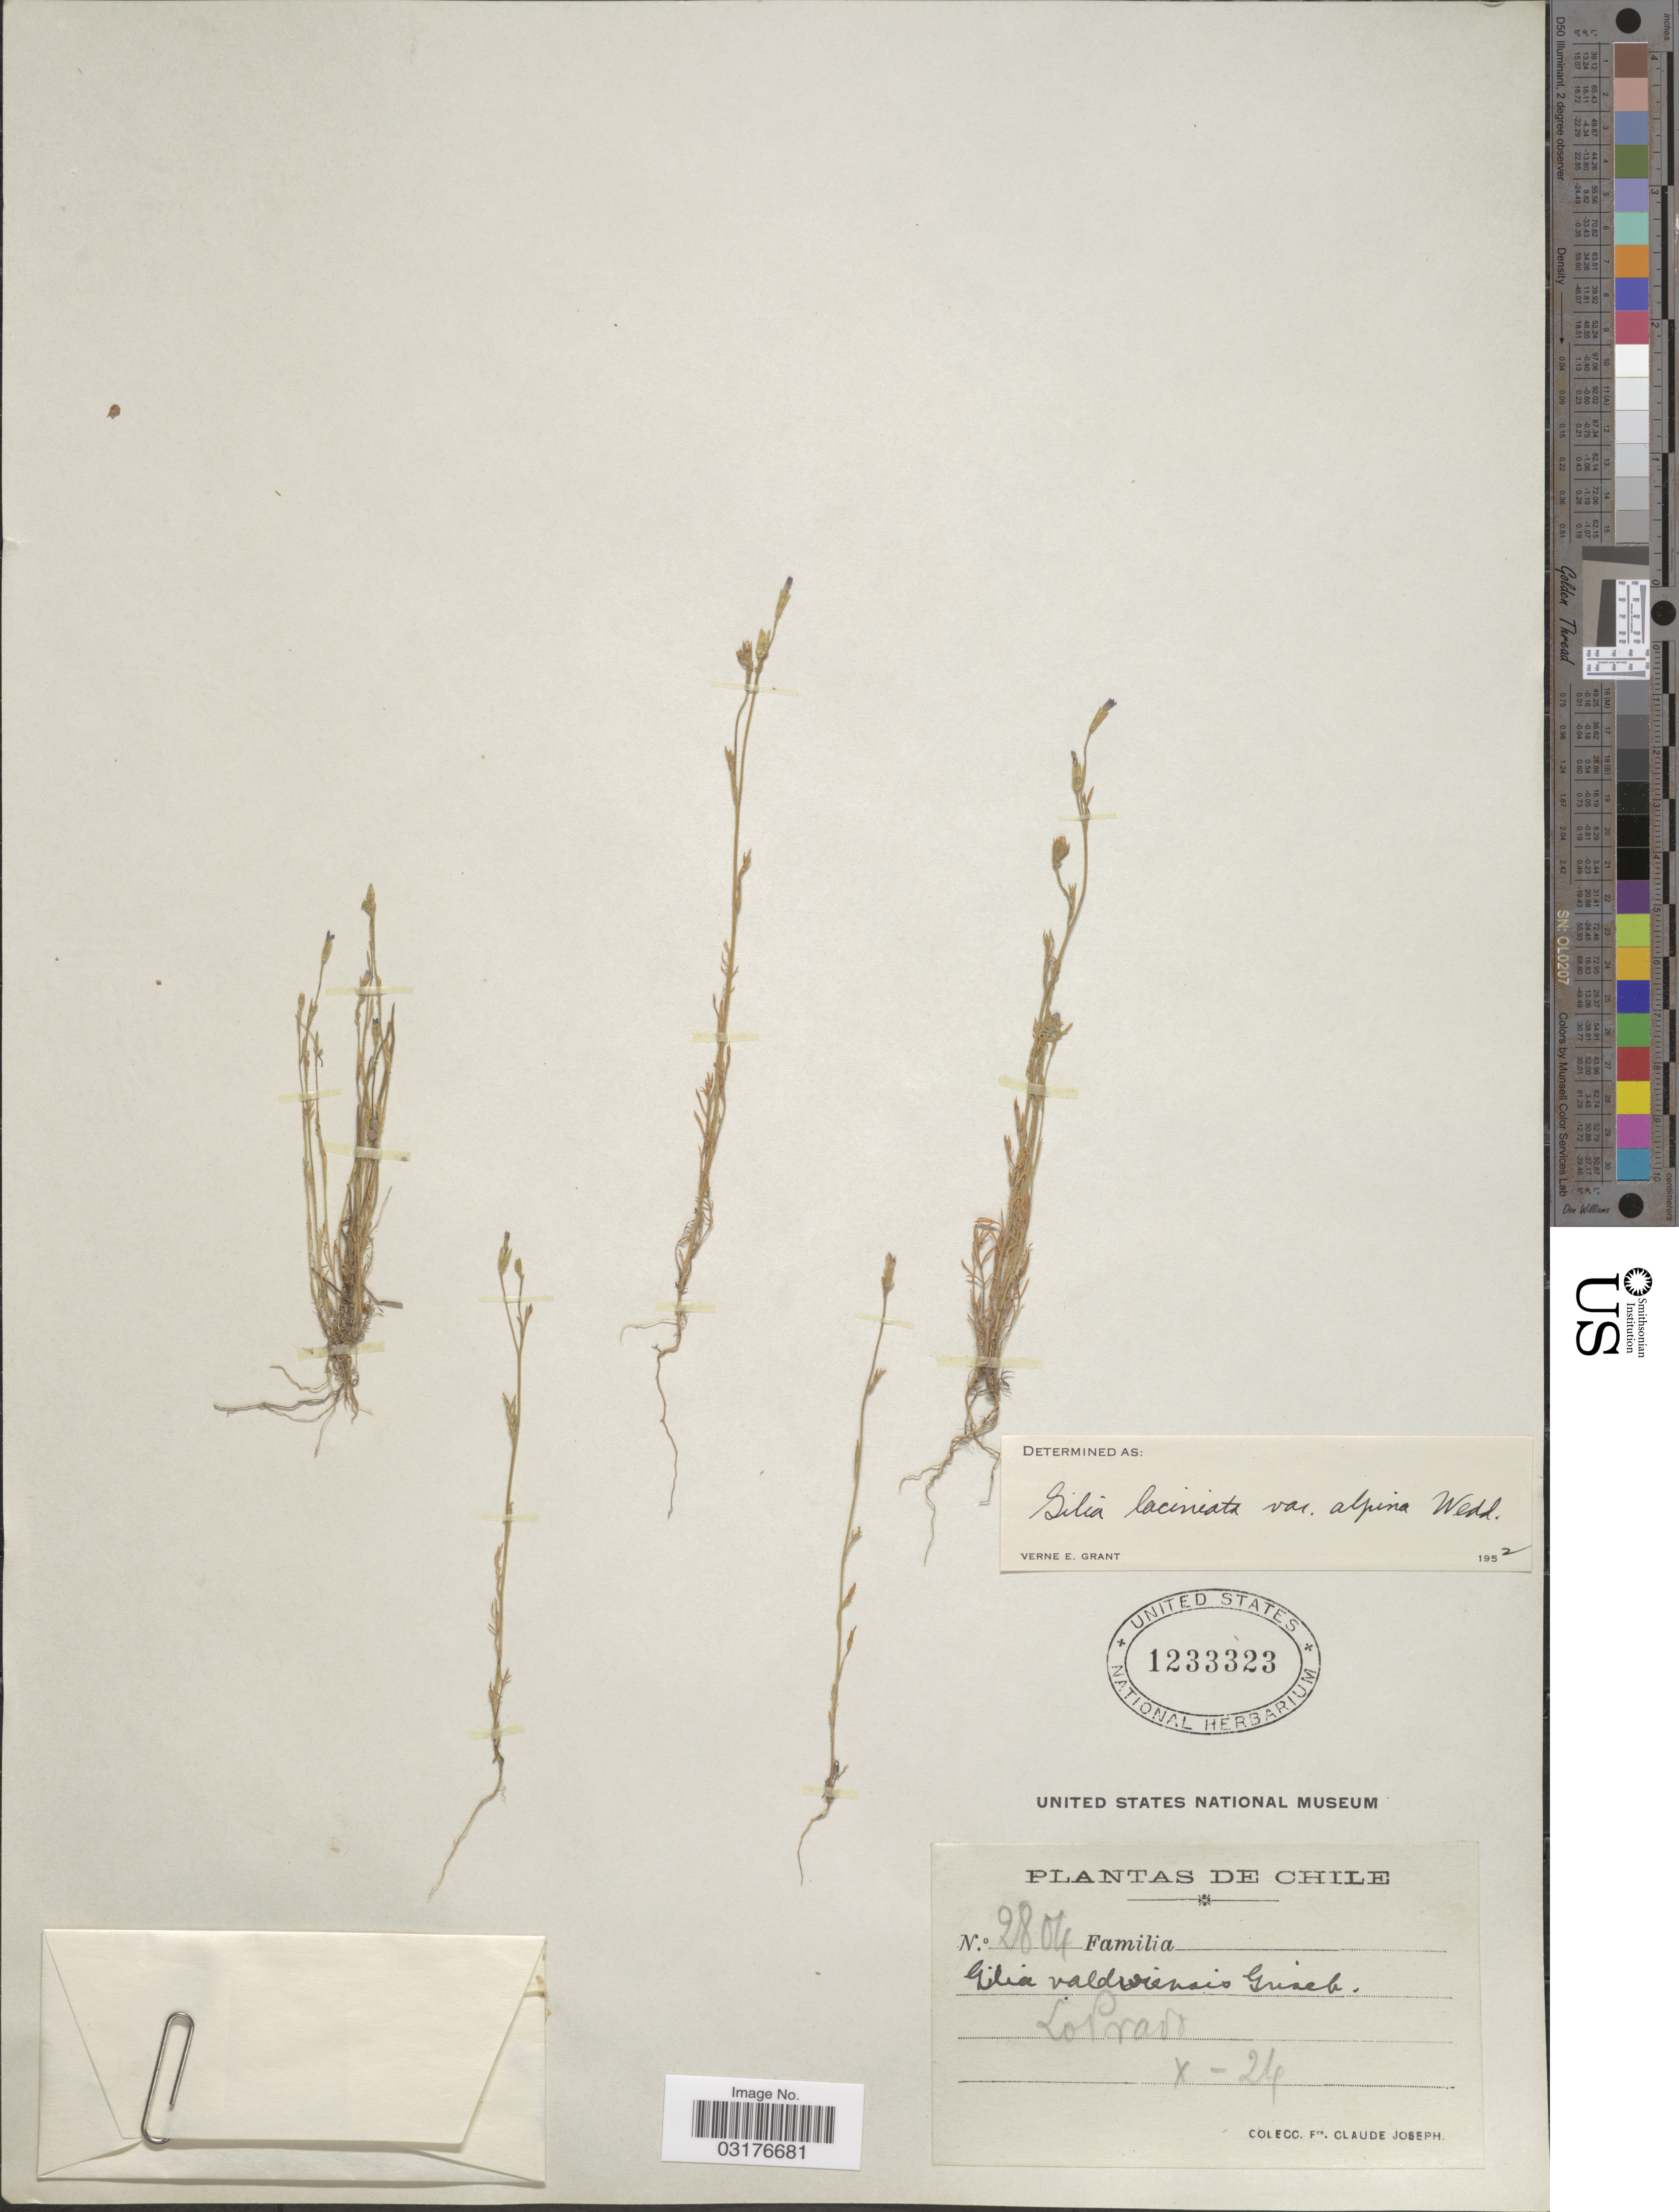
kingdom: Plantae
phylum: Tracheophyta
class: Magnoliopsida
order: Ericales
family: Polemoniaceae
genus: Gilia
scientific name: Gilia laciniata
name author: Ruiz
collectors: Bro. Claude-Joseph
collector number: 2804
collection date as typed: Transcribed d/m/y: /10/24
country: Chile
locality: Lo Prado.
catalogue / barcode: US 1233323